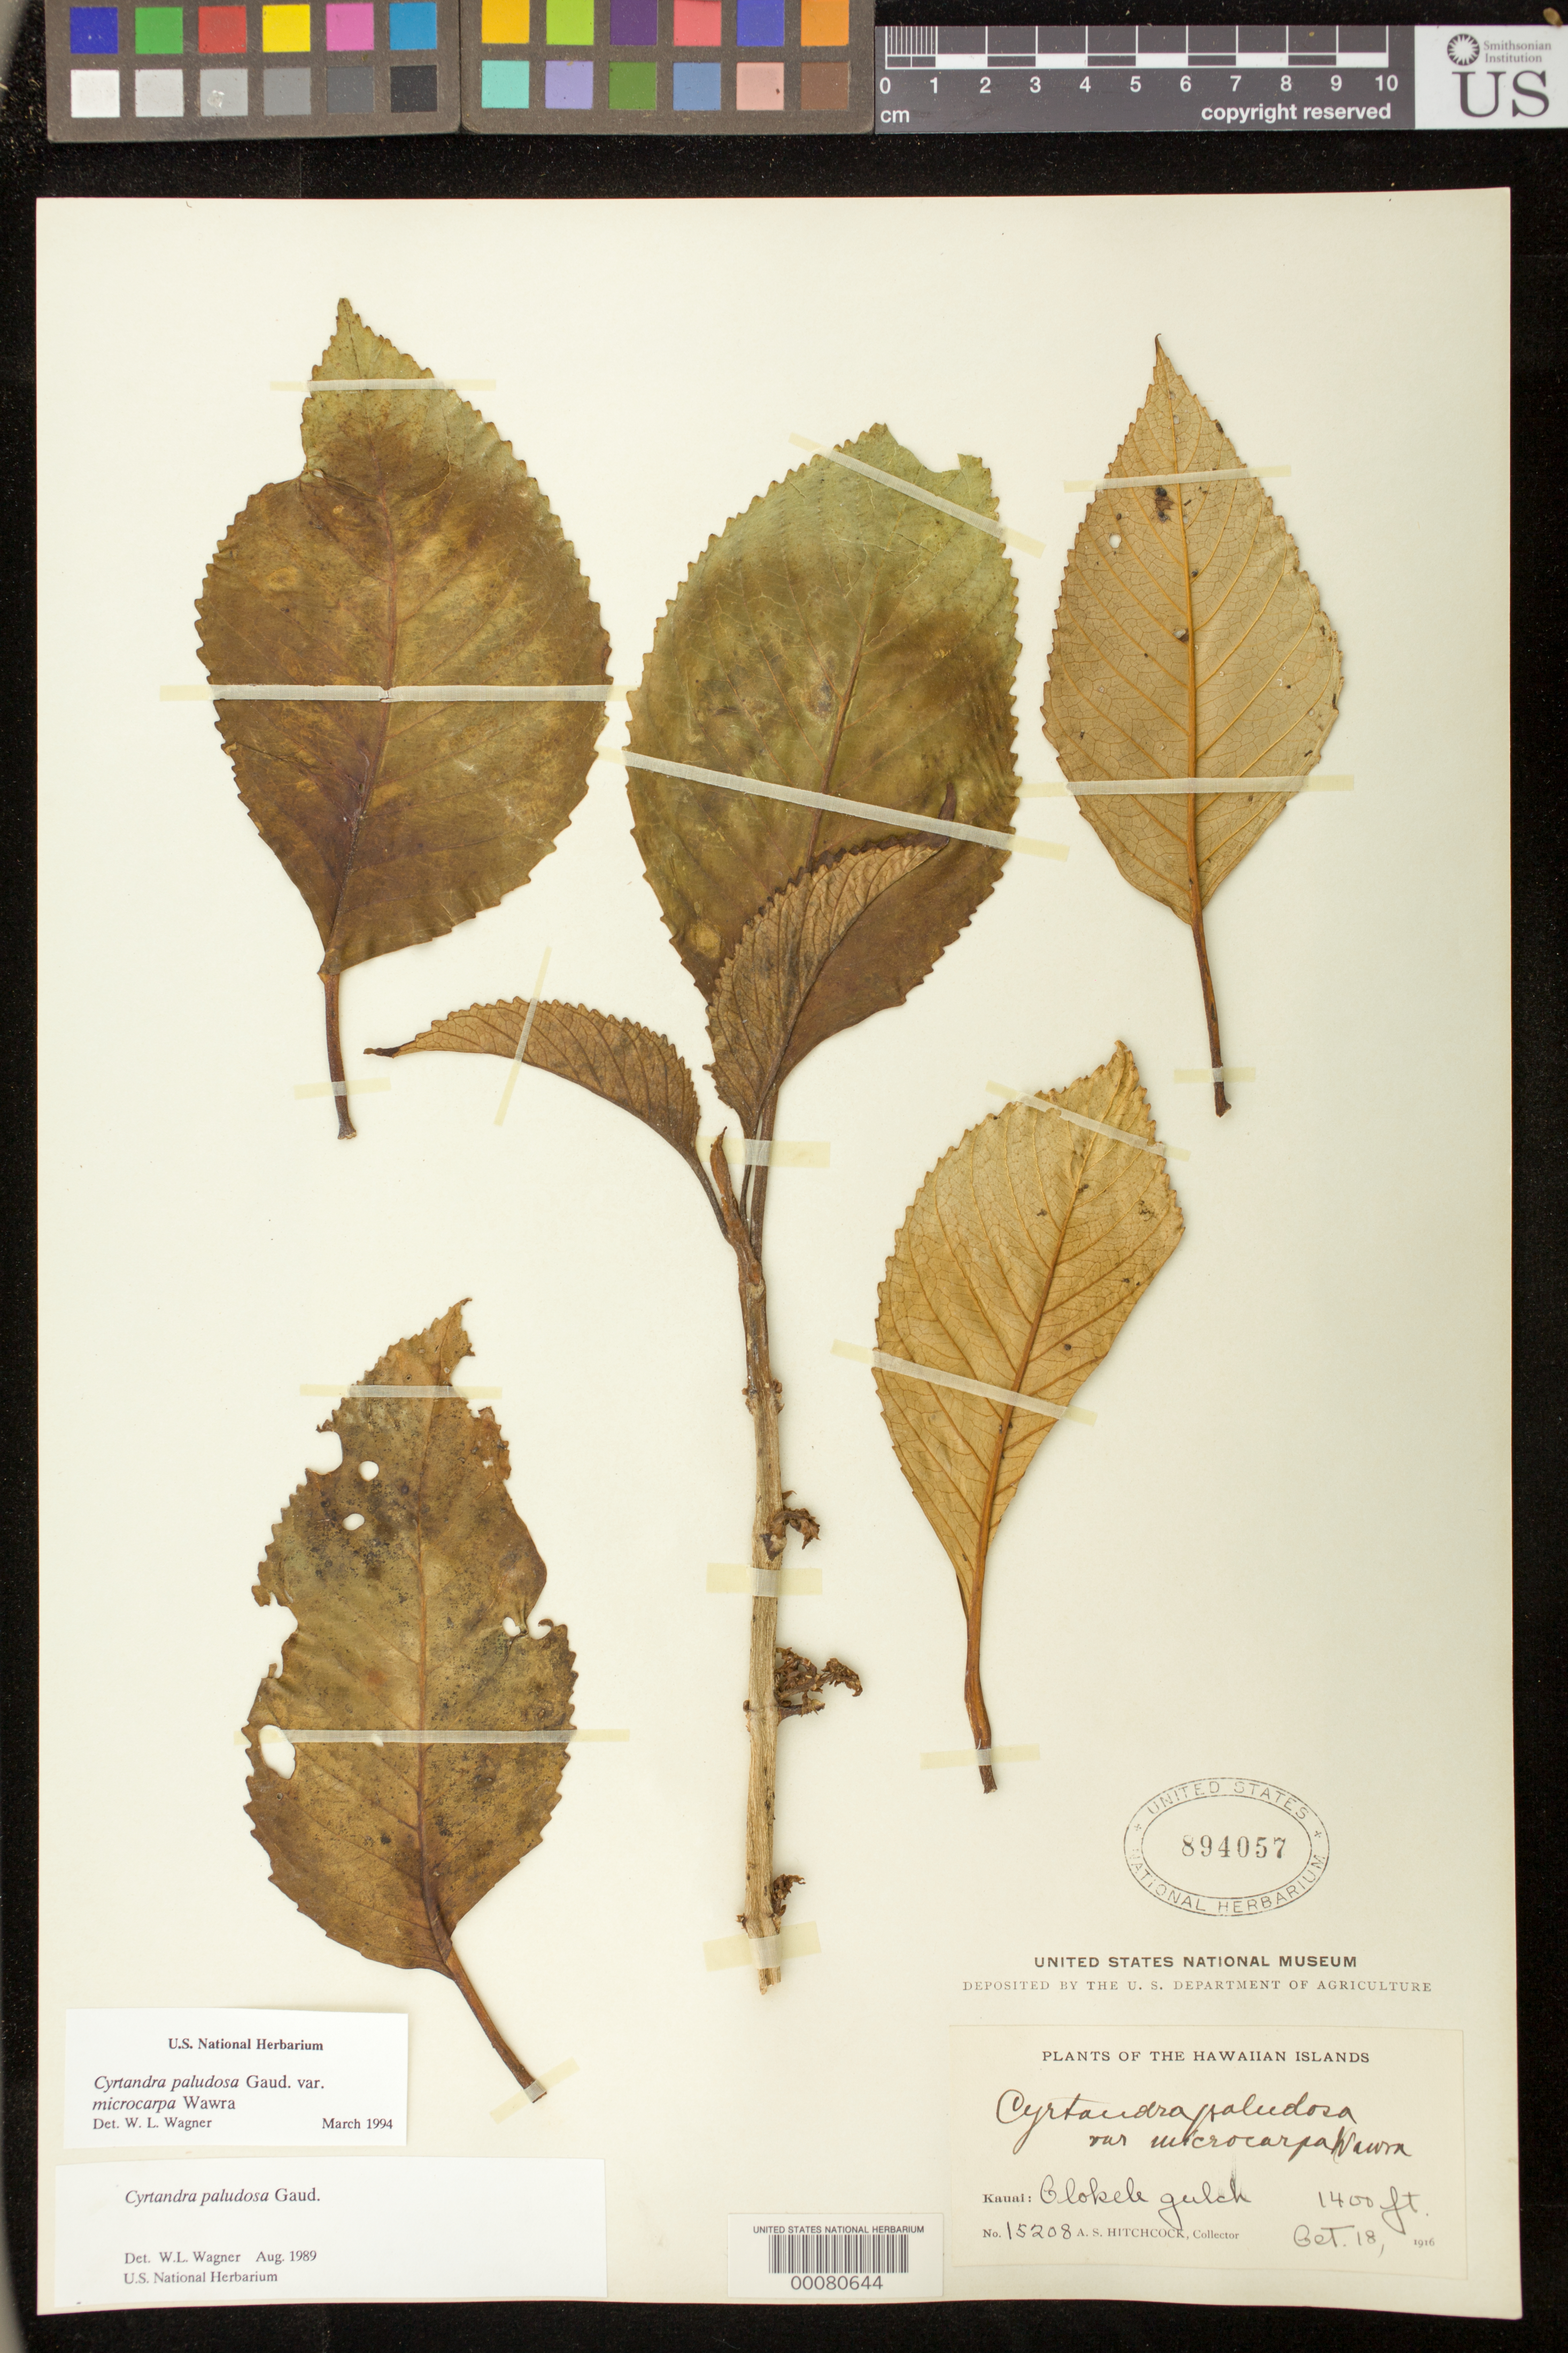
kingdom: Plantae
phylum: Tracheophyta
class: Magnoliopsida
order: Lamiales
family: Gesneriaceae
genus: Cyrtandra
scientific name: Cyrtandra paludosa var. microcarpa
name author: Wawra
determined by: Wagner, W. L., (BOT), Smithsonian Institution - National Museum of Natural History (UNITED STATES)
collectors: A. S. Hitchcock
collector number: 15208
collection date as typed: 18 Oct 1916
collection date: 1916-10-18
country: United States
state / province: Hawaii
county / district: Kauai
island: Kaua'i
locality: Olokele gulch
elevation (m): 427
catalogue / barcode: US 894057